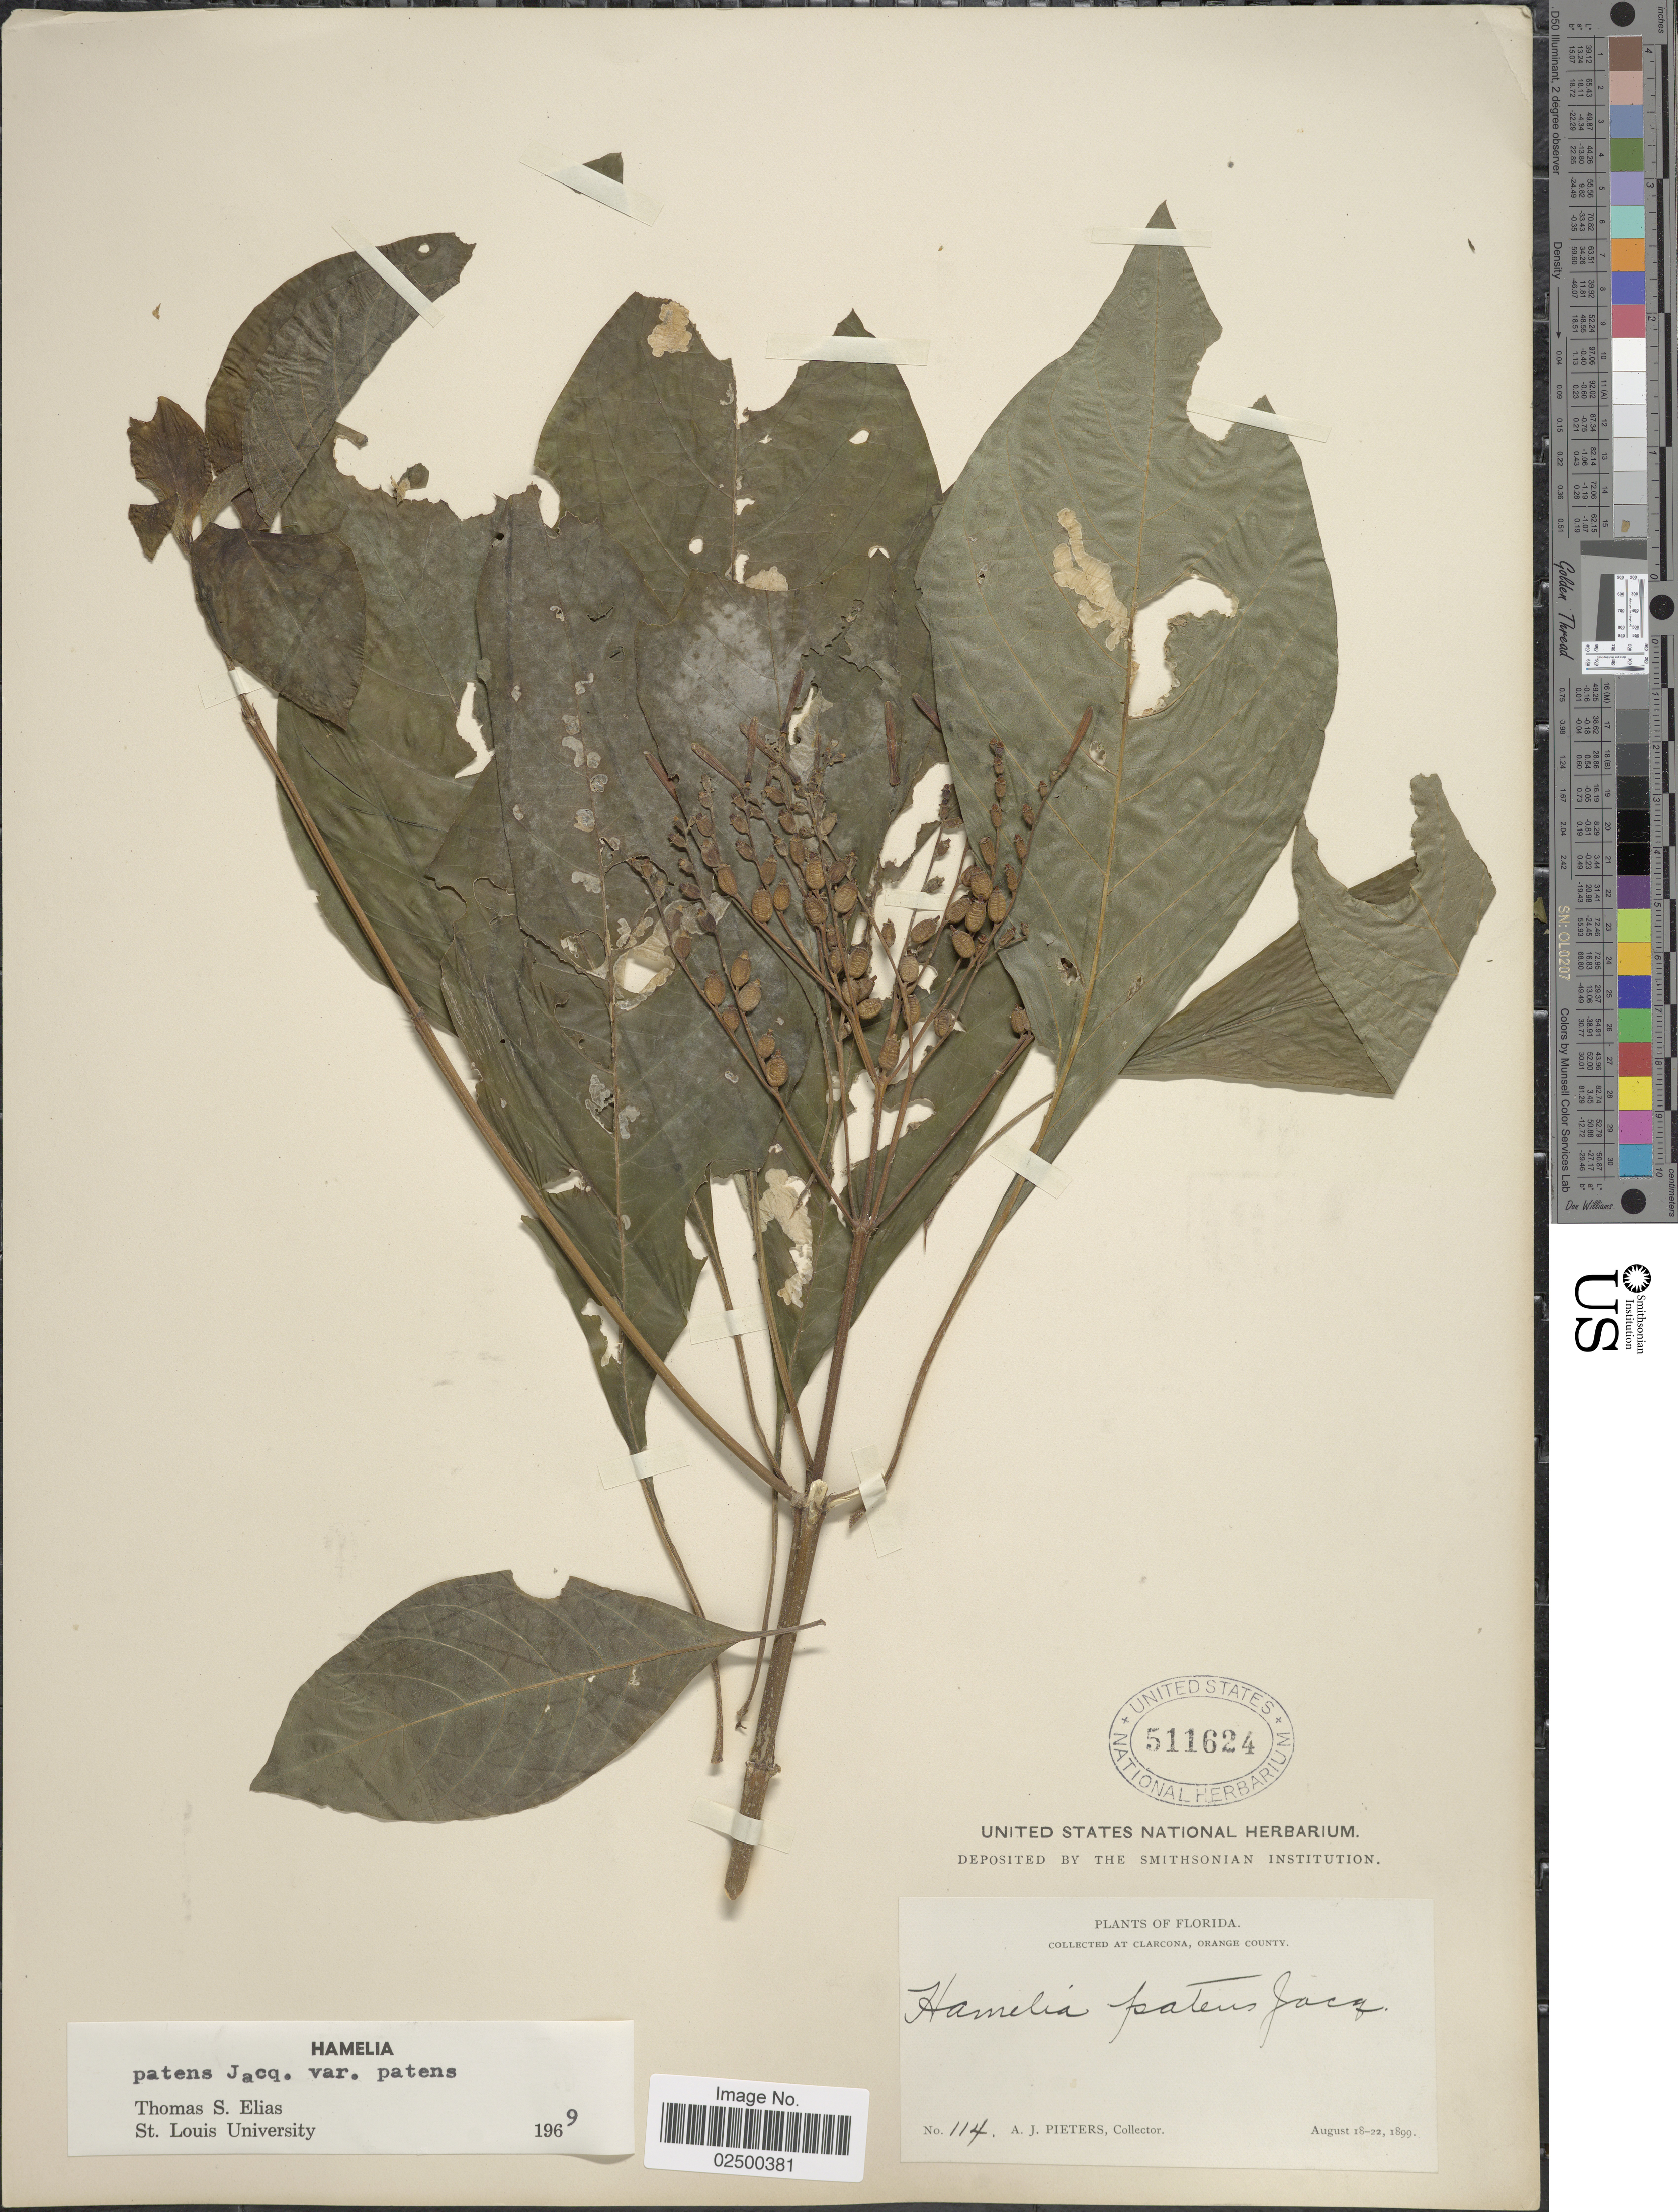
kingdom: Plantae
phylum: Tracheophyta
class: Magnoliopsida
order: Gentianales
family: Rubiaceae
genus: Hamelia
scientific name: Hamelia patens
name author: Jacq.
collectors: A. Pieters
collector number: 114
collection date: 1899-08-18/1899-08-22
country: United States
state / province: Florida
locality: At Clarcona, Orange County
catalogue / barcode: US 511624